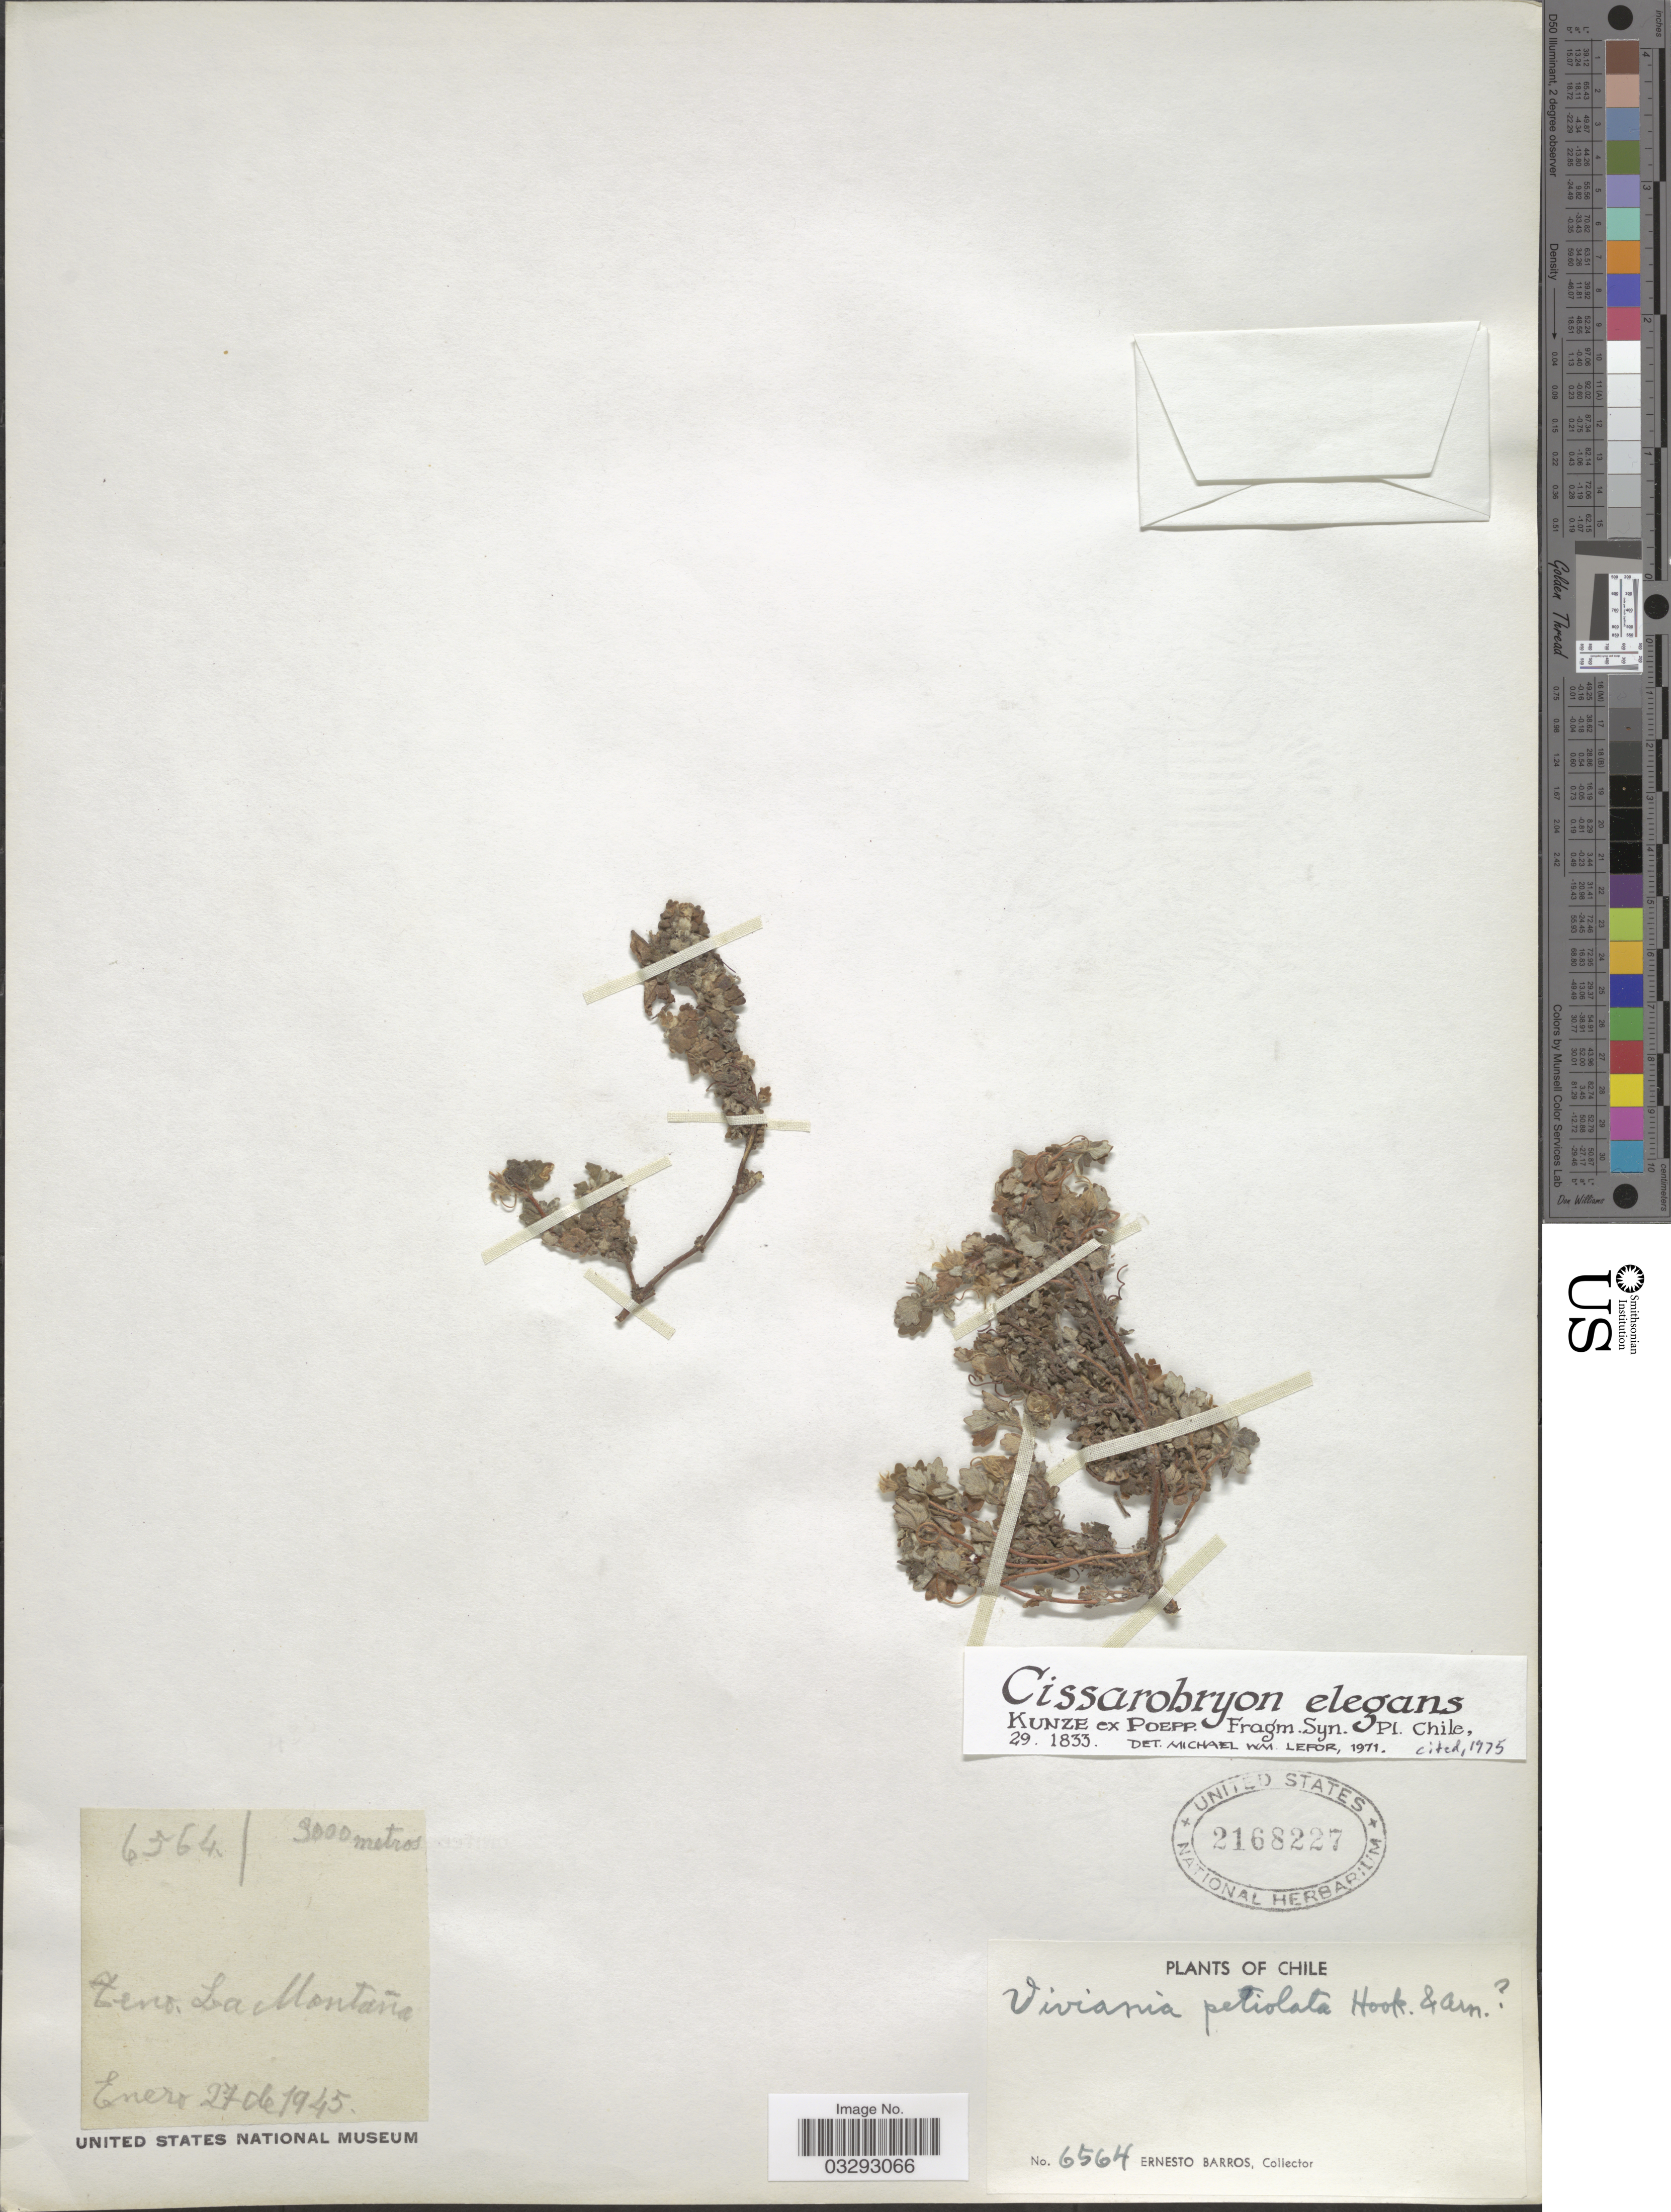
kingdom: Plantae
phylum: Tracheophyta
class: Magnoliopsida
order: Geraniales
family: Vivianiaceae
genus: Viviania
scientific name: Viviania elegans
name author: (Poepp.) Reiche & Johow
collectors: E. Barros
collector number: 6564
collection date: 1945-01-27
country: Chile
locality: Teno, La Montaña.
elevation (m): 3000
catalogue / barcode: US 2168227